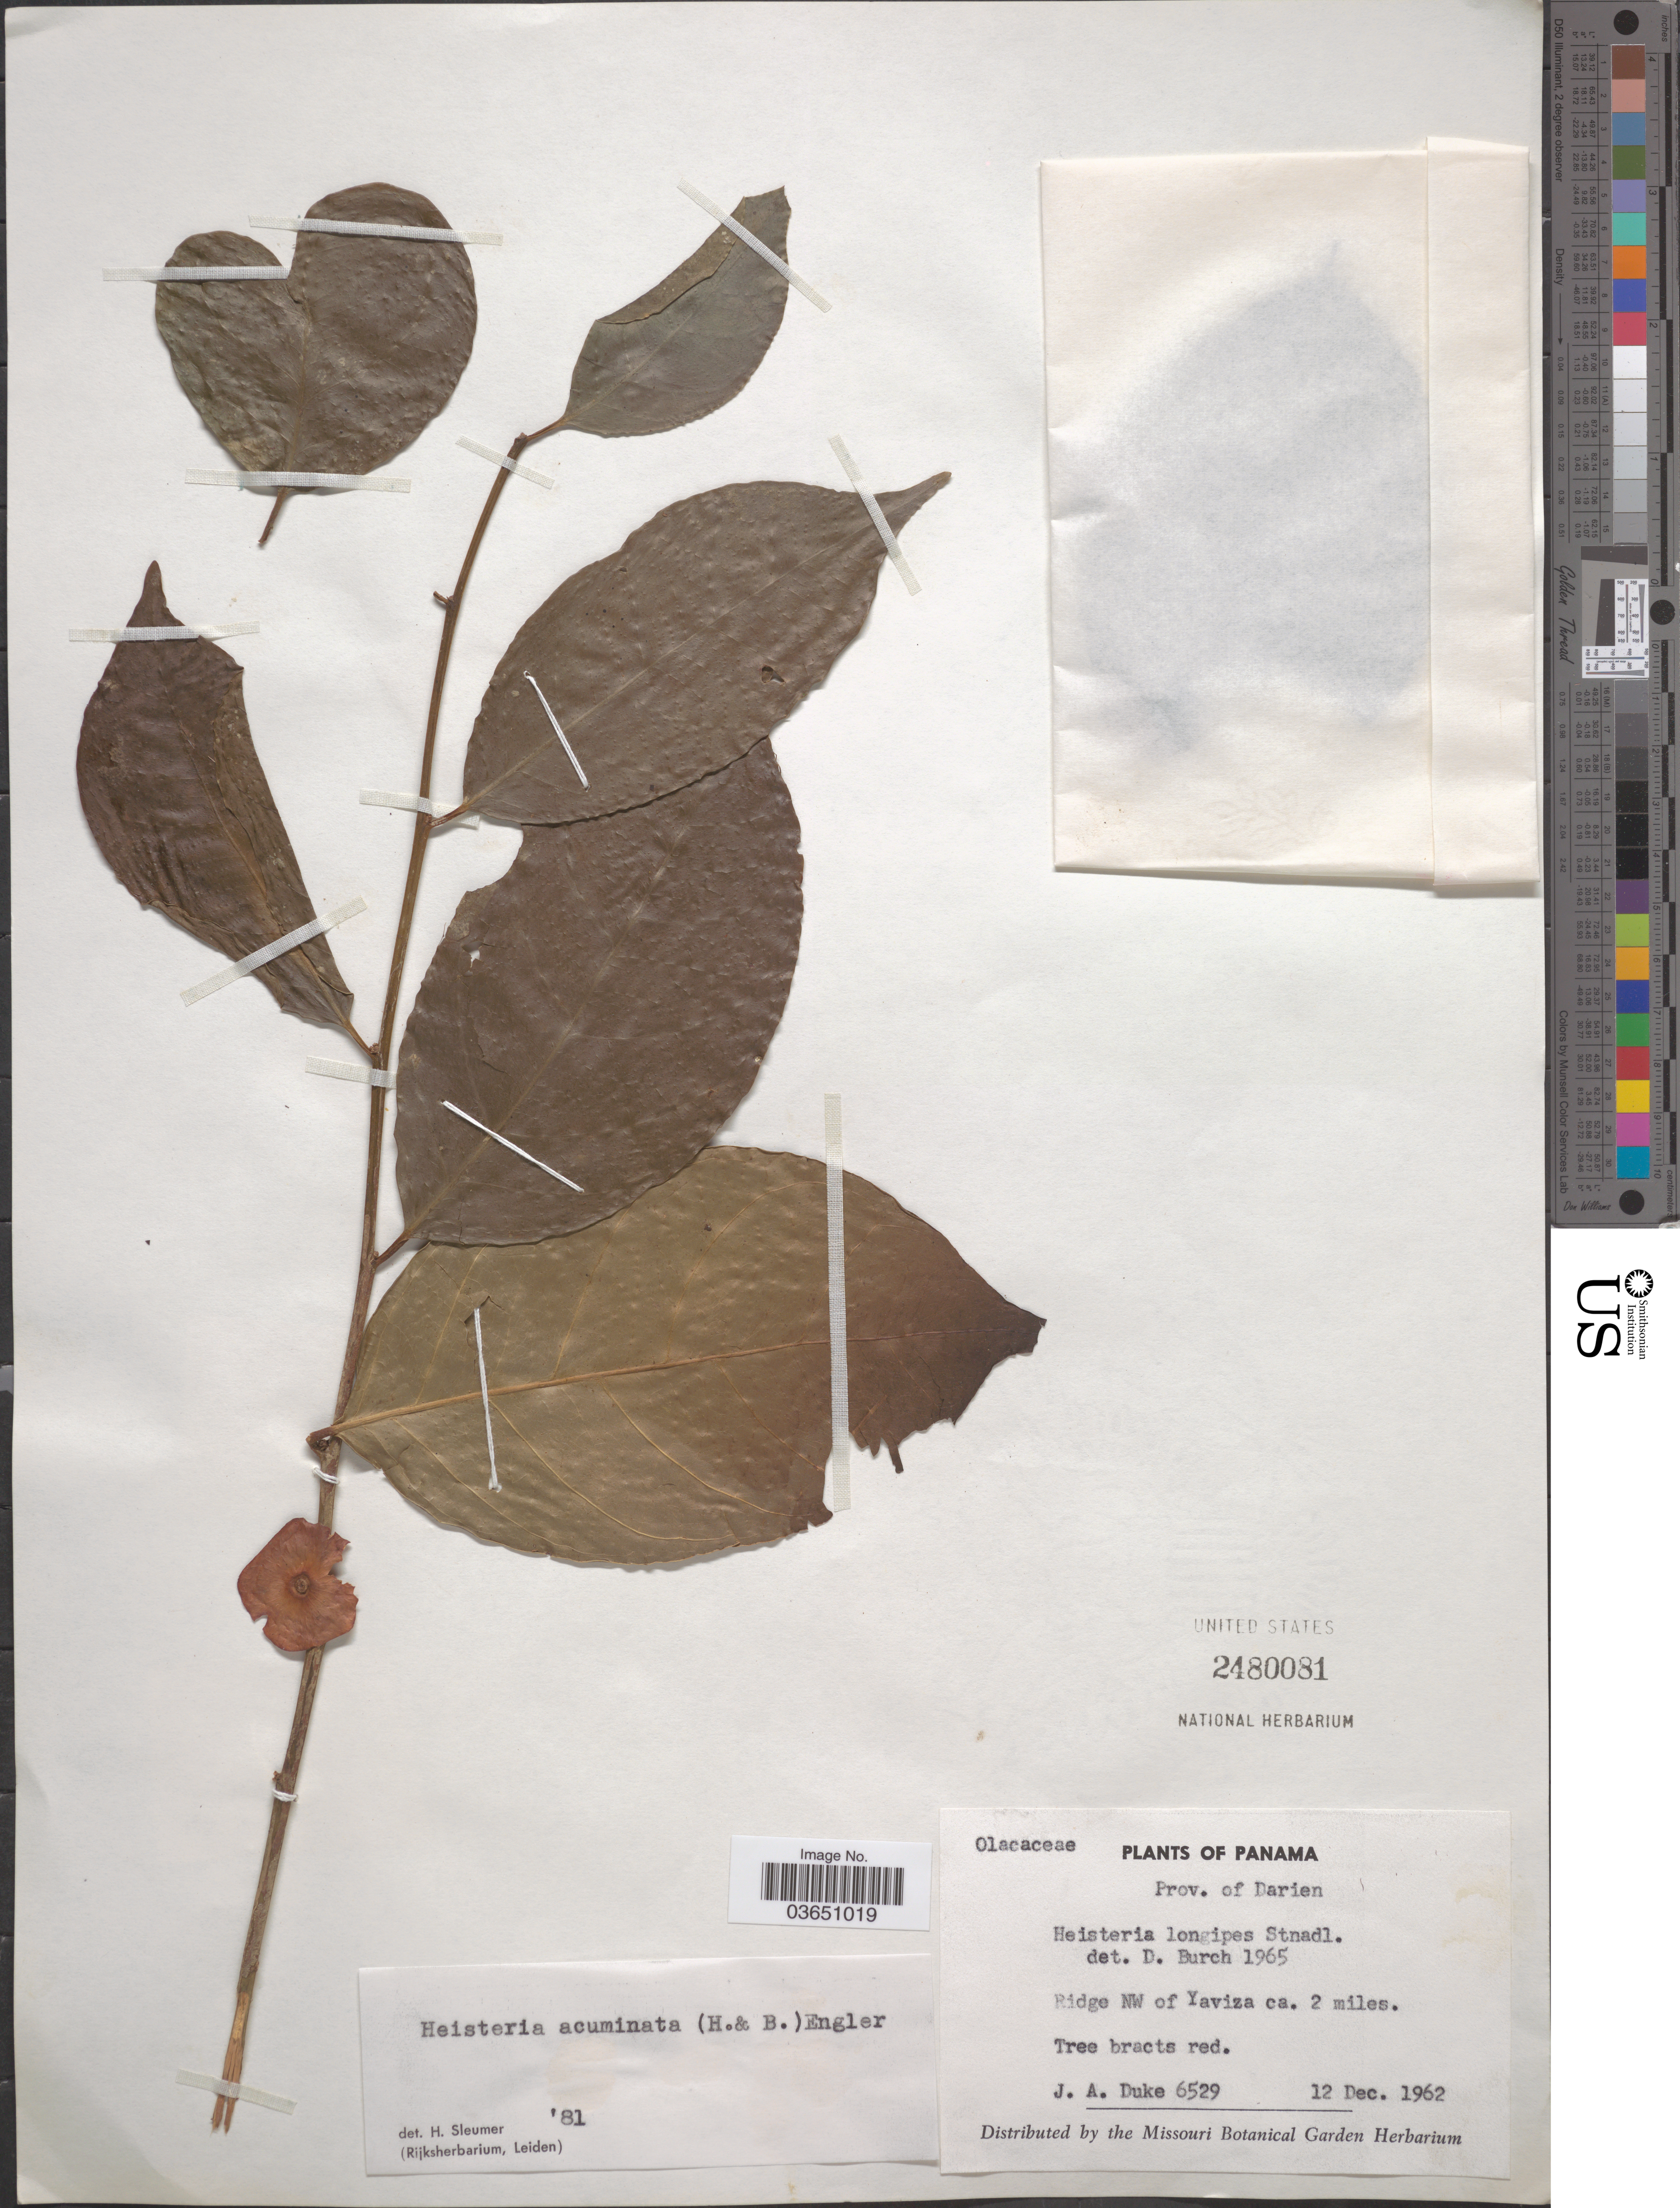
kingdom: Plantae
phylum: Tracheophyta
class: Magnoliopsida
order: Santalales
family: Erythropalaceae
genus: Heisteria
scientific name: Heisteria acuminata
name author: (Humb. & Bonpl.) Engl.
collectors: J. A. Duke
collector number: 6529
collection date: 1962-12-12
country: Panama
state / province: Darién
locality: Ridge NW of Yaviza ca. 2 miles.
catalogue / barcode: US 2480081